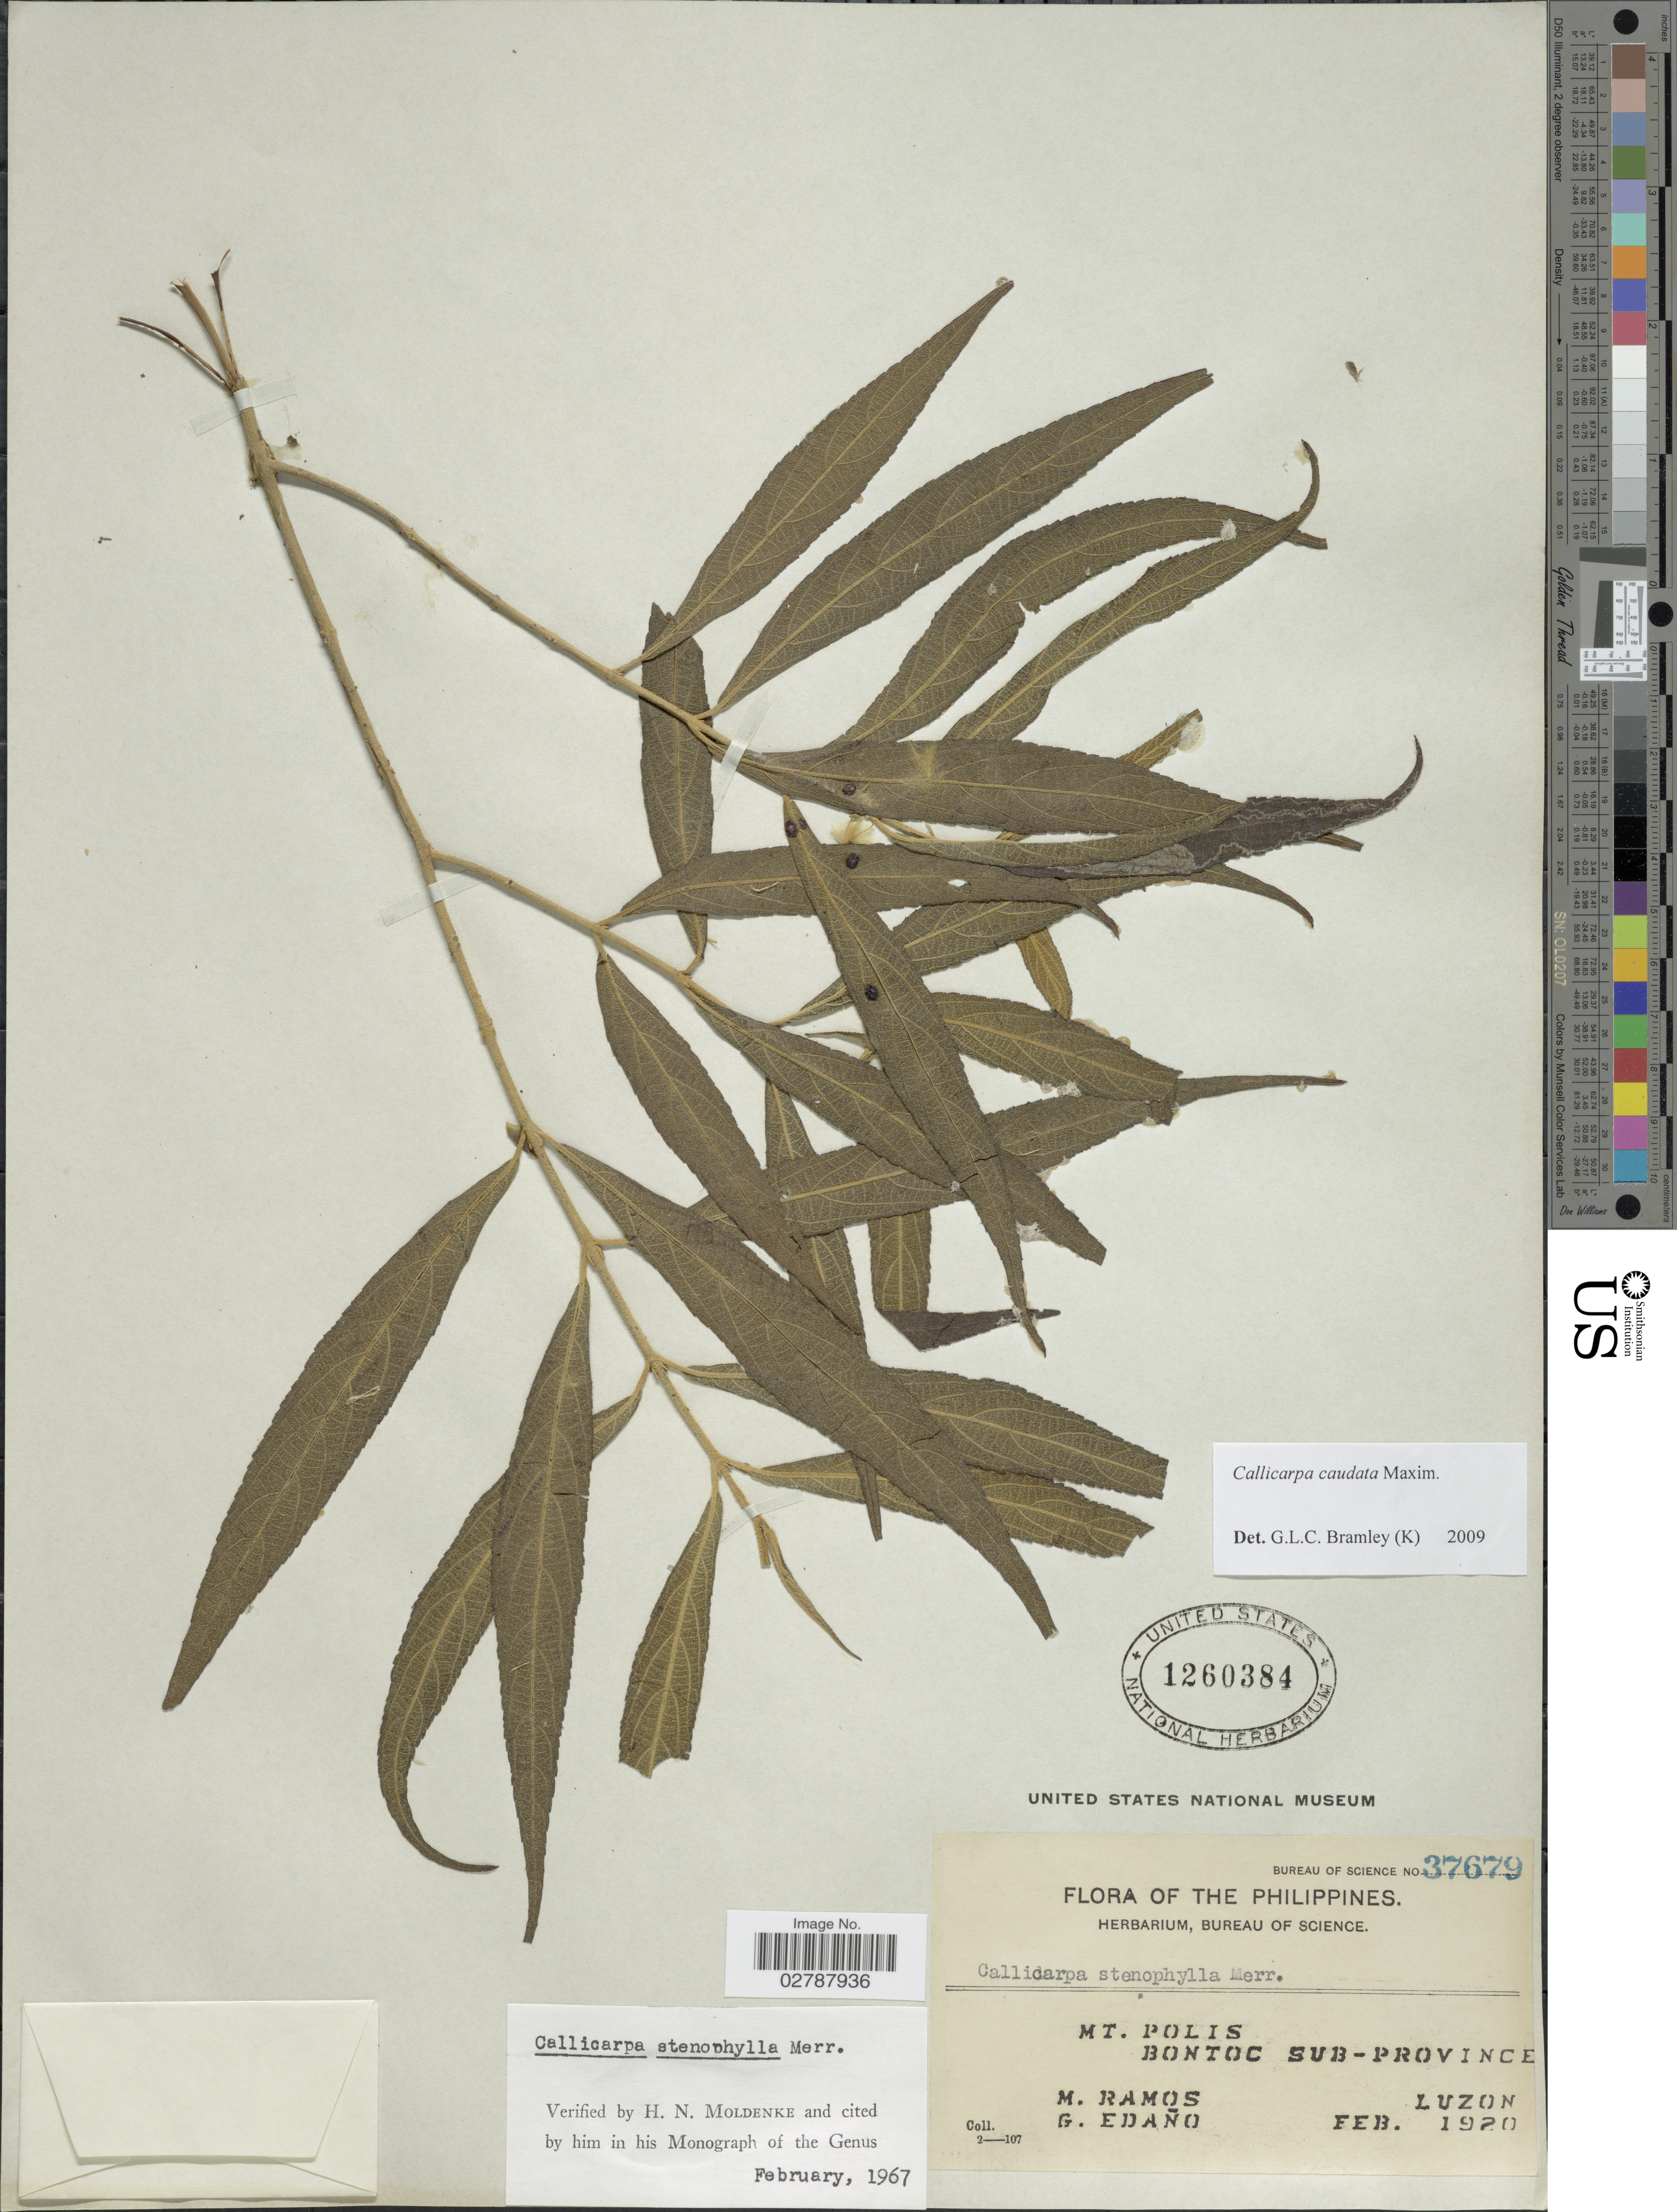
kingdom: Plantae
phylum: Tracheophyta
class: Magnoliopsida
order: Lamiales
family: Lamiaceae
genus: Callicarpa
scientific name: Callicarpa caudata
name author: Maxim.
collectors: M. Ramos & G. Edaño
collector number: Bureau of Science37679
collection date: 1920-02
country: Philippines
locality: Mt. Polis. Bontoc Sub-Province. Luzon.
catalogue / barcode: US 1260384